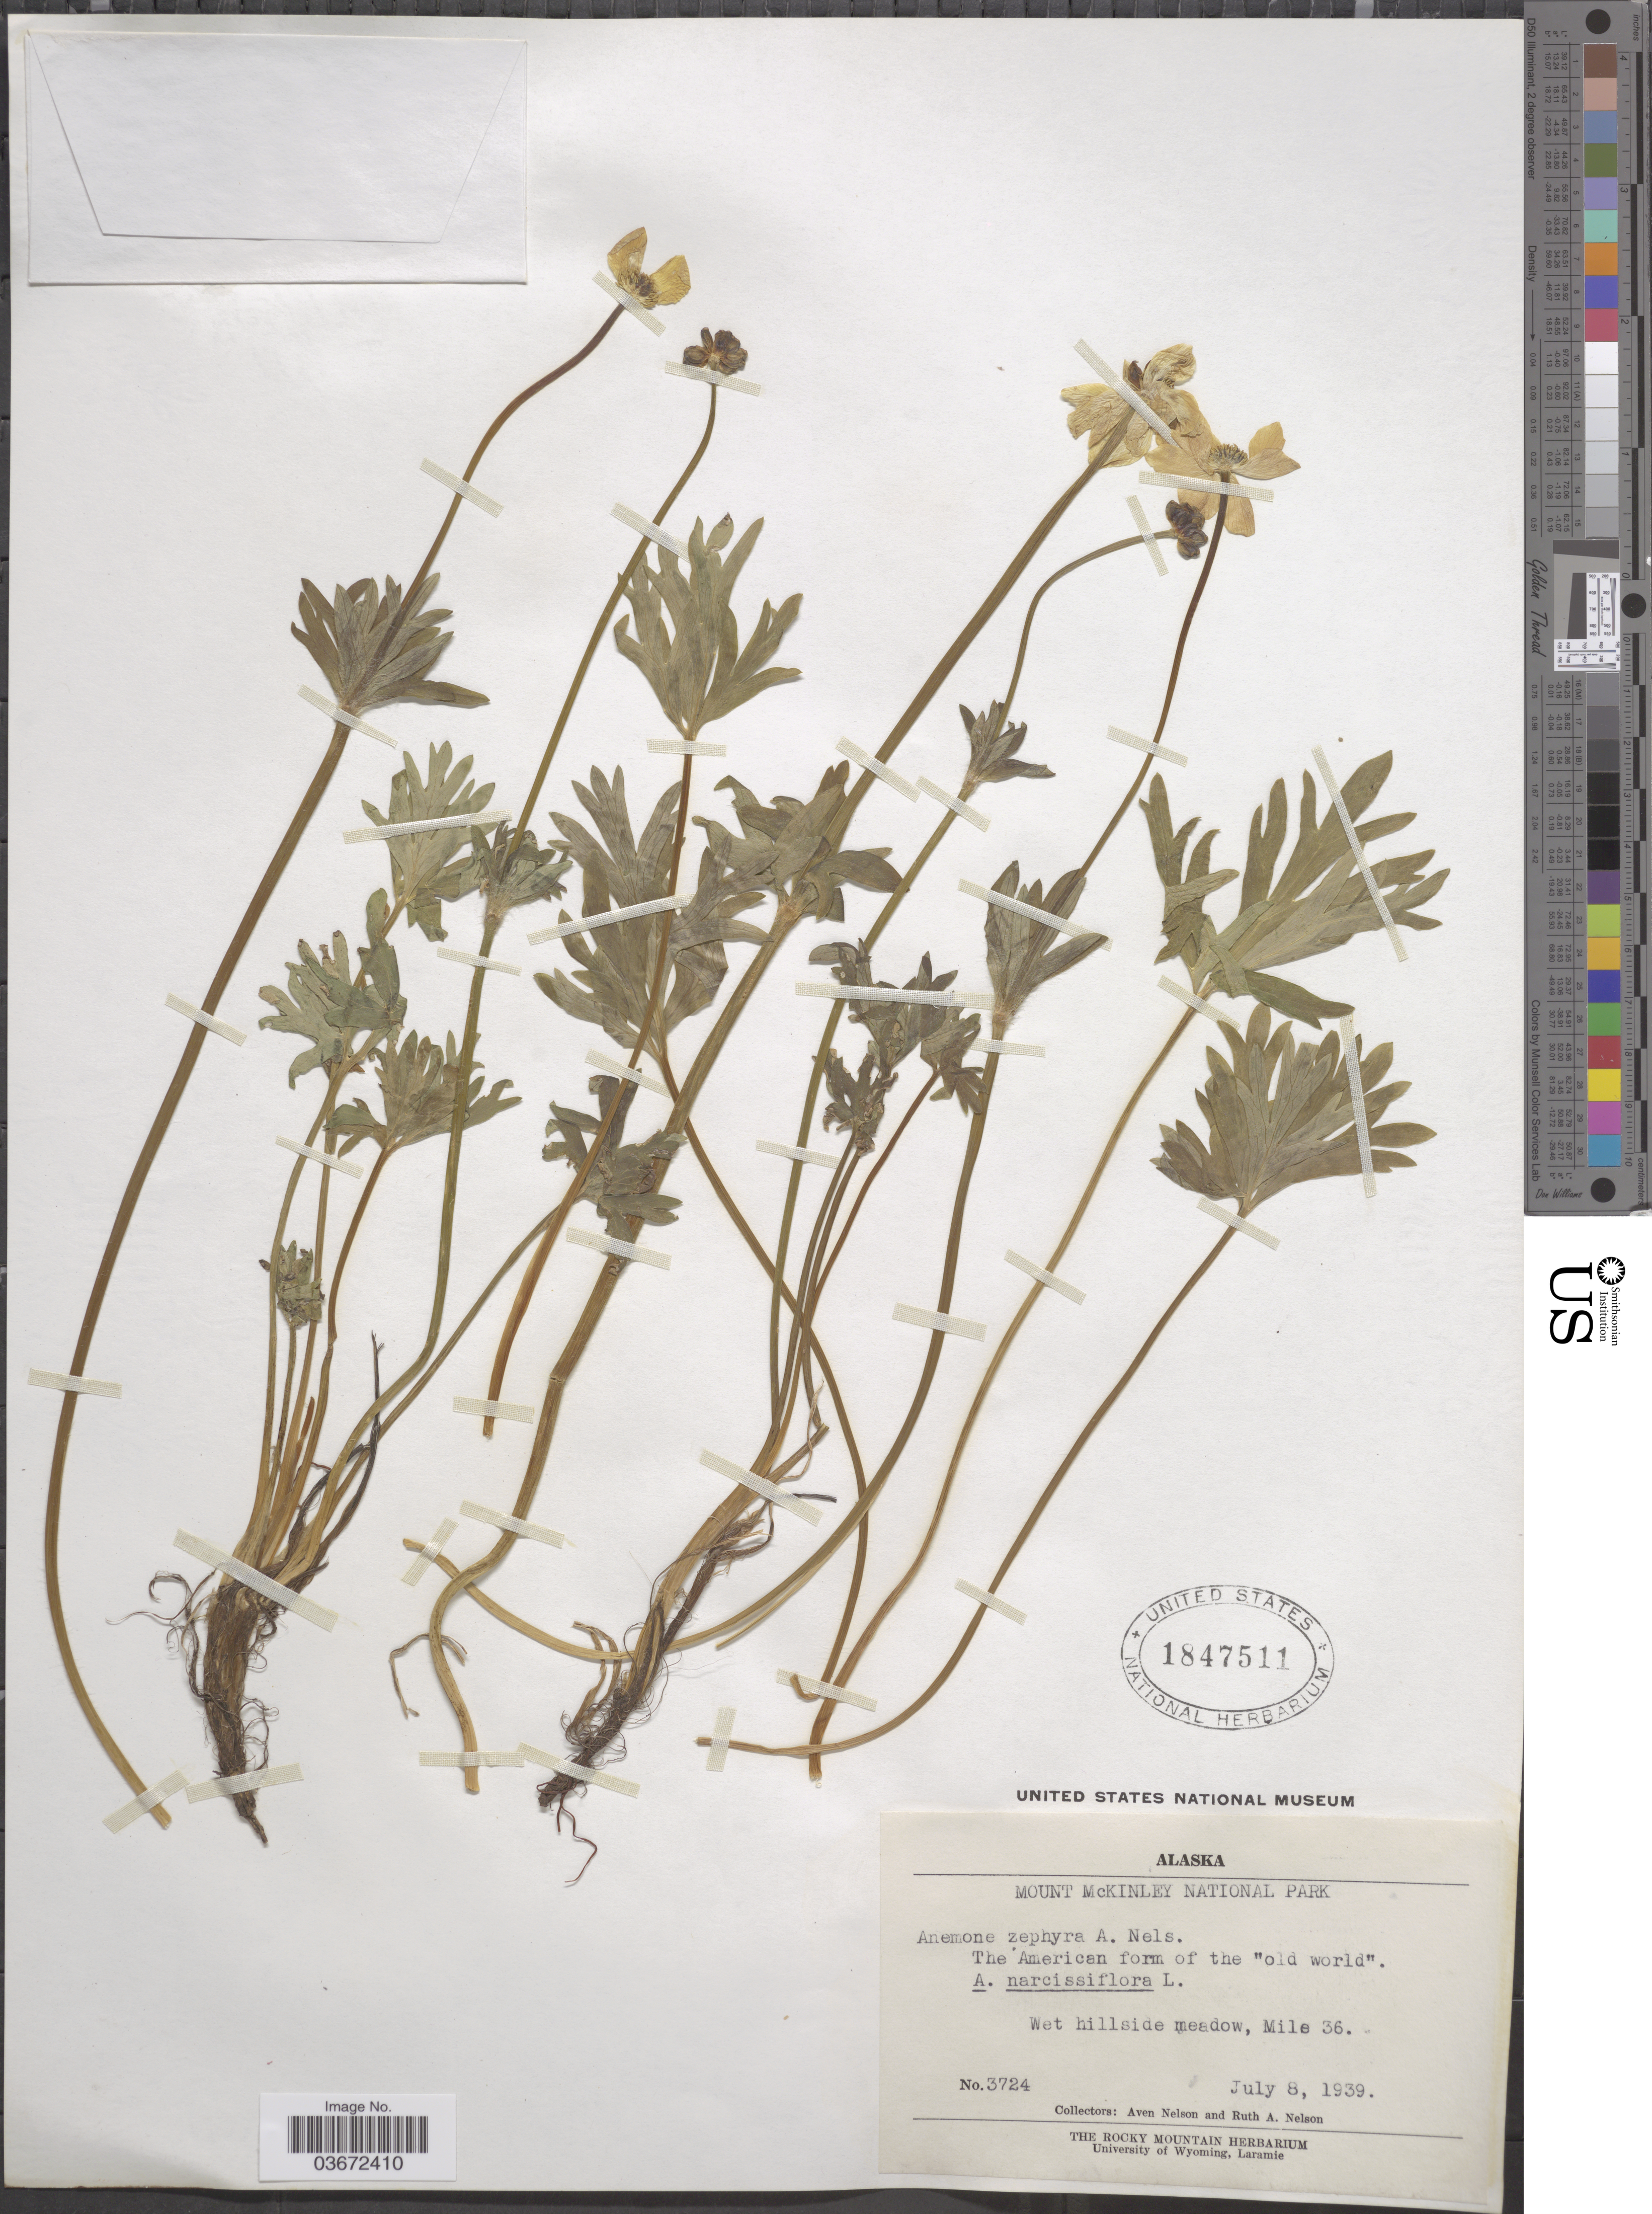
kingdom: Plantae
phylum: Tracheophyta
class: Magnoliopsida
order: Ranunculales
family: Ranunculaceae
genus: Anemone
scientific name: Anemone narcissiflora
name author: L.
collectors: A. Nelson & R. A. Nelson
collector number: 3724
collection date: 1939-07-08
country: United States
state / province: Alaska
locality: Mount McKinley National Park. Mile 36.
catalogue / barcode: US 1847511